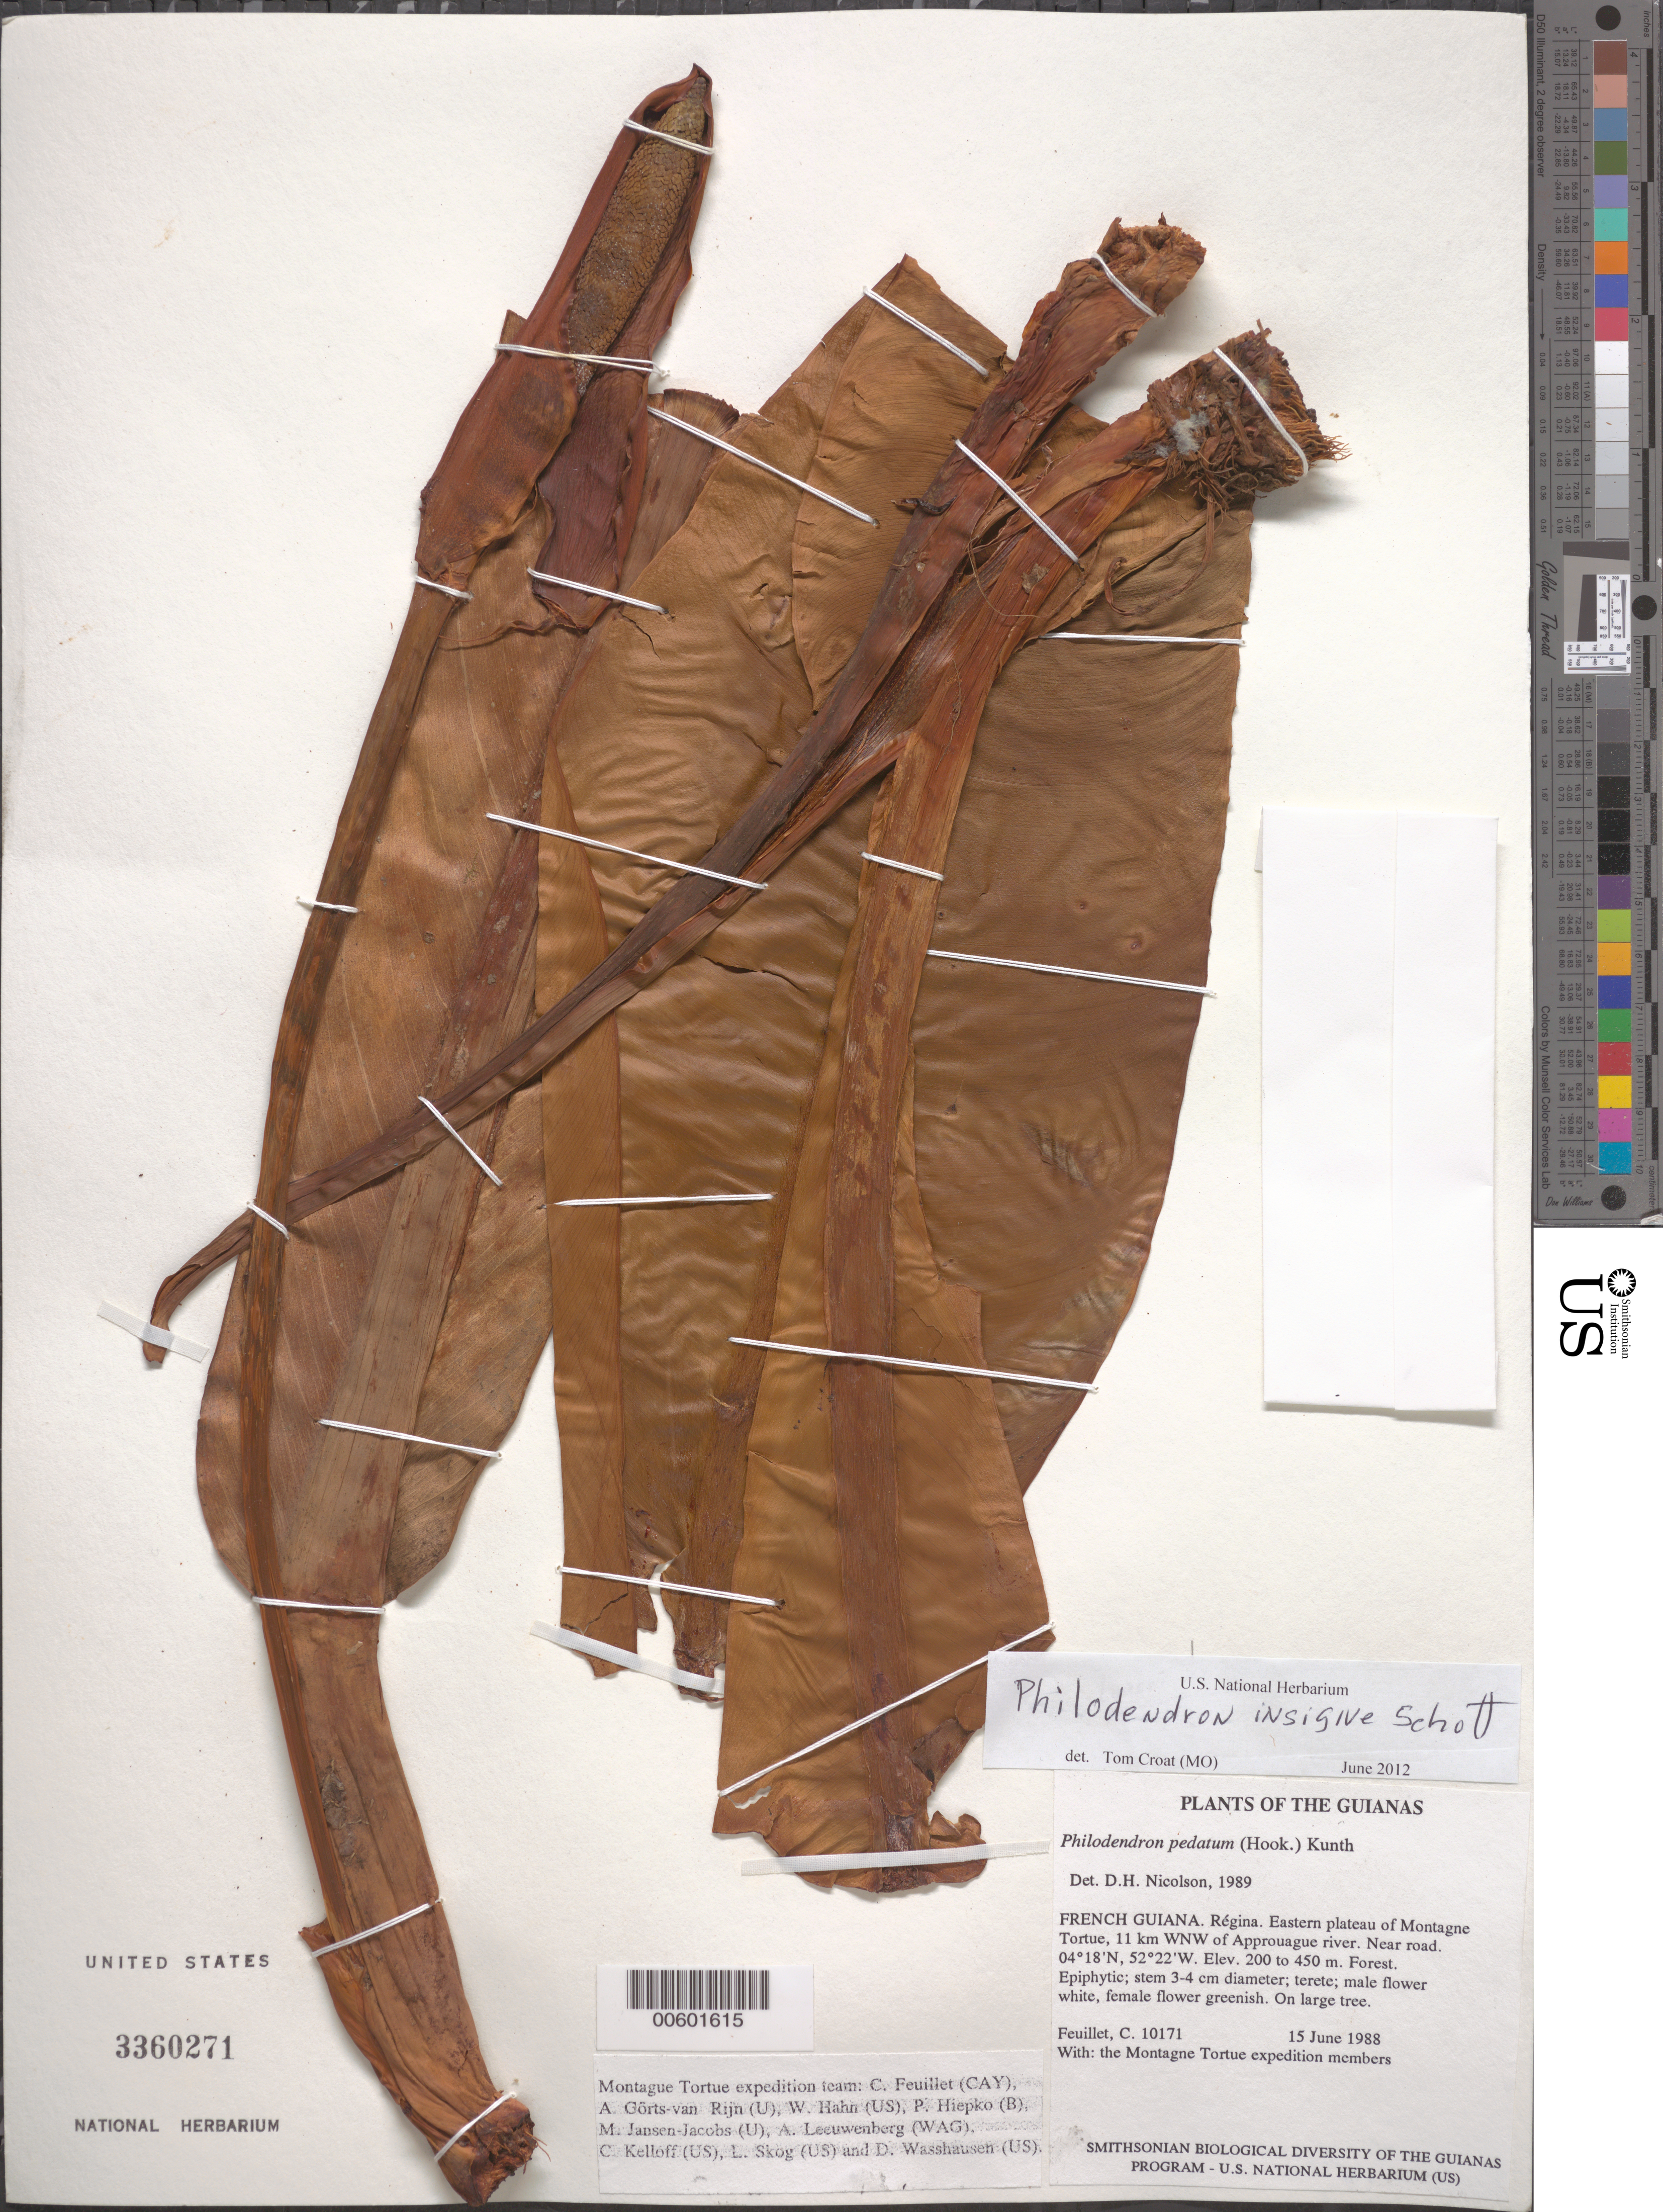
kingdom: Plantae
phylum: Tracheophyta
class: Liliopsida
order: Alismatales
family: Araceae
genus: Philodendron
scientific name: Philodendron pedatum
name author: (Hook.) Kunth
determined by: Nicolson, Dan H.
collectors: C. Feuillet & Montagne Torte Exped. members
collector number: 10171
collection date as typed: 15 June 1988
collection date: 1988-06-15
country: French Guiana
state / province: Cayenne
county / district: Regina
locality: Eastern plateau of Montagne Tortue, 11 km WNW of Approuague river. Near road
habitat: Forest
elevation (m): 200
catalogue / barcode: US 3360271